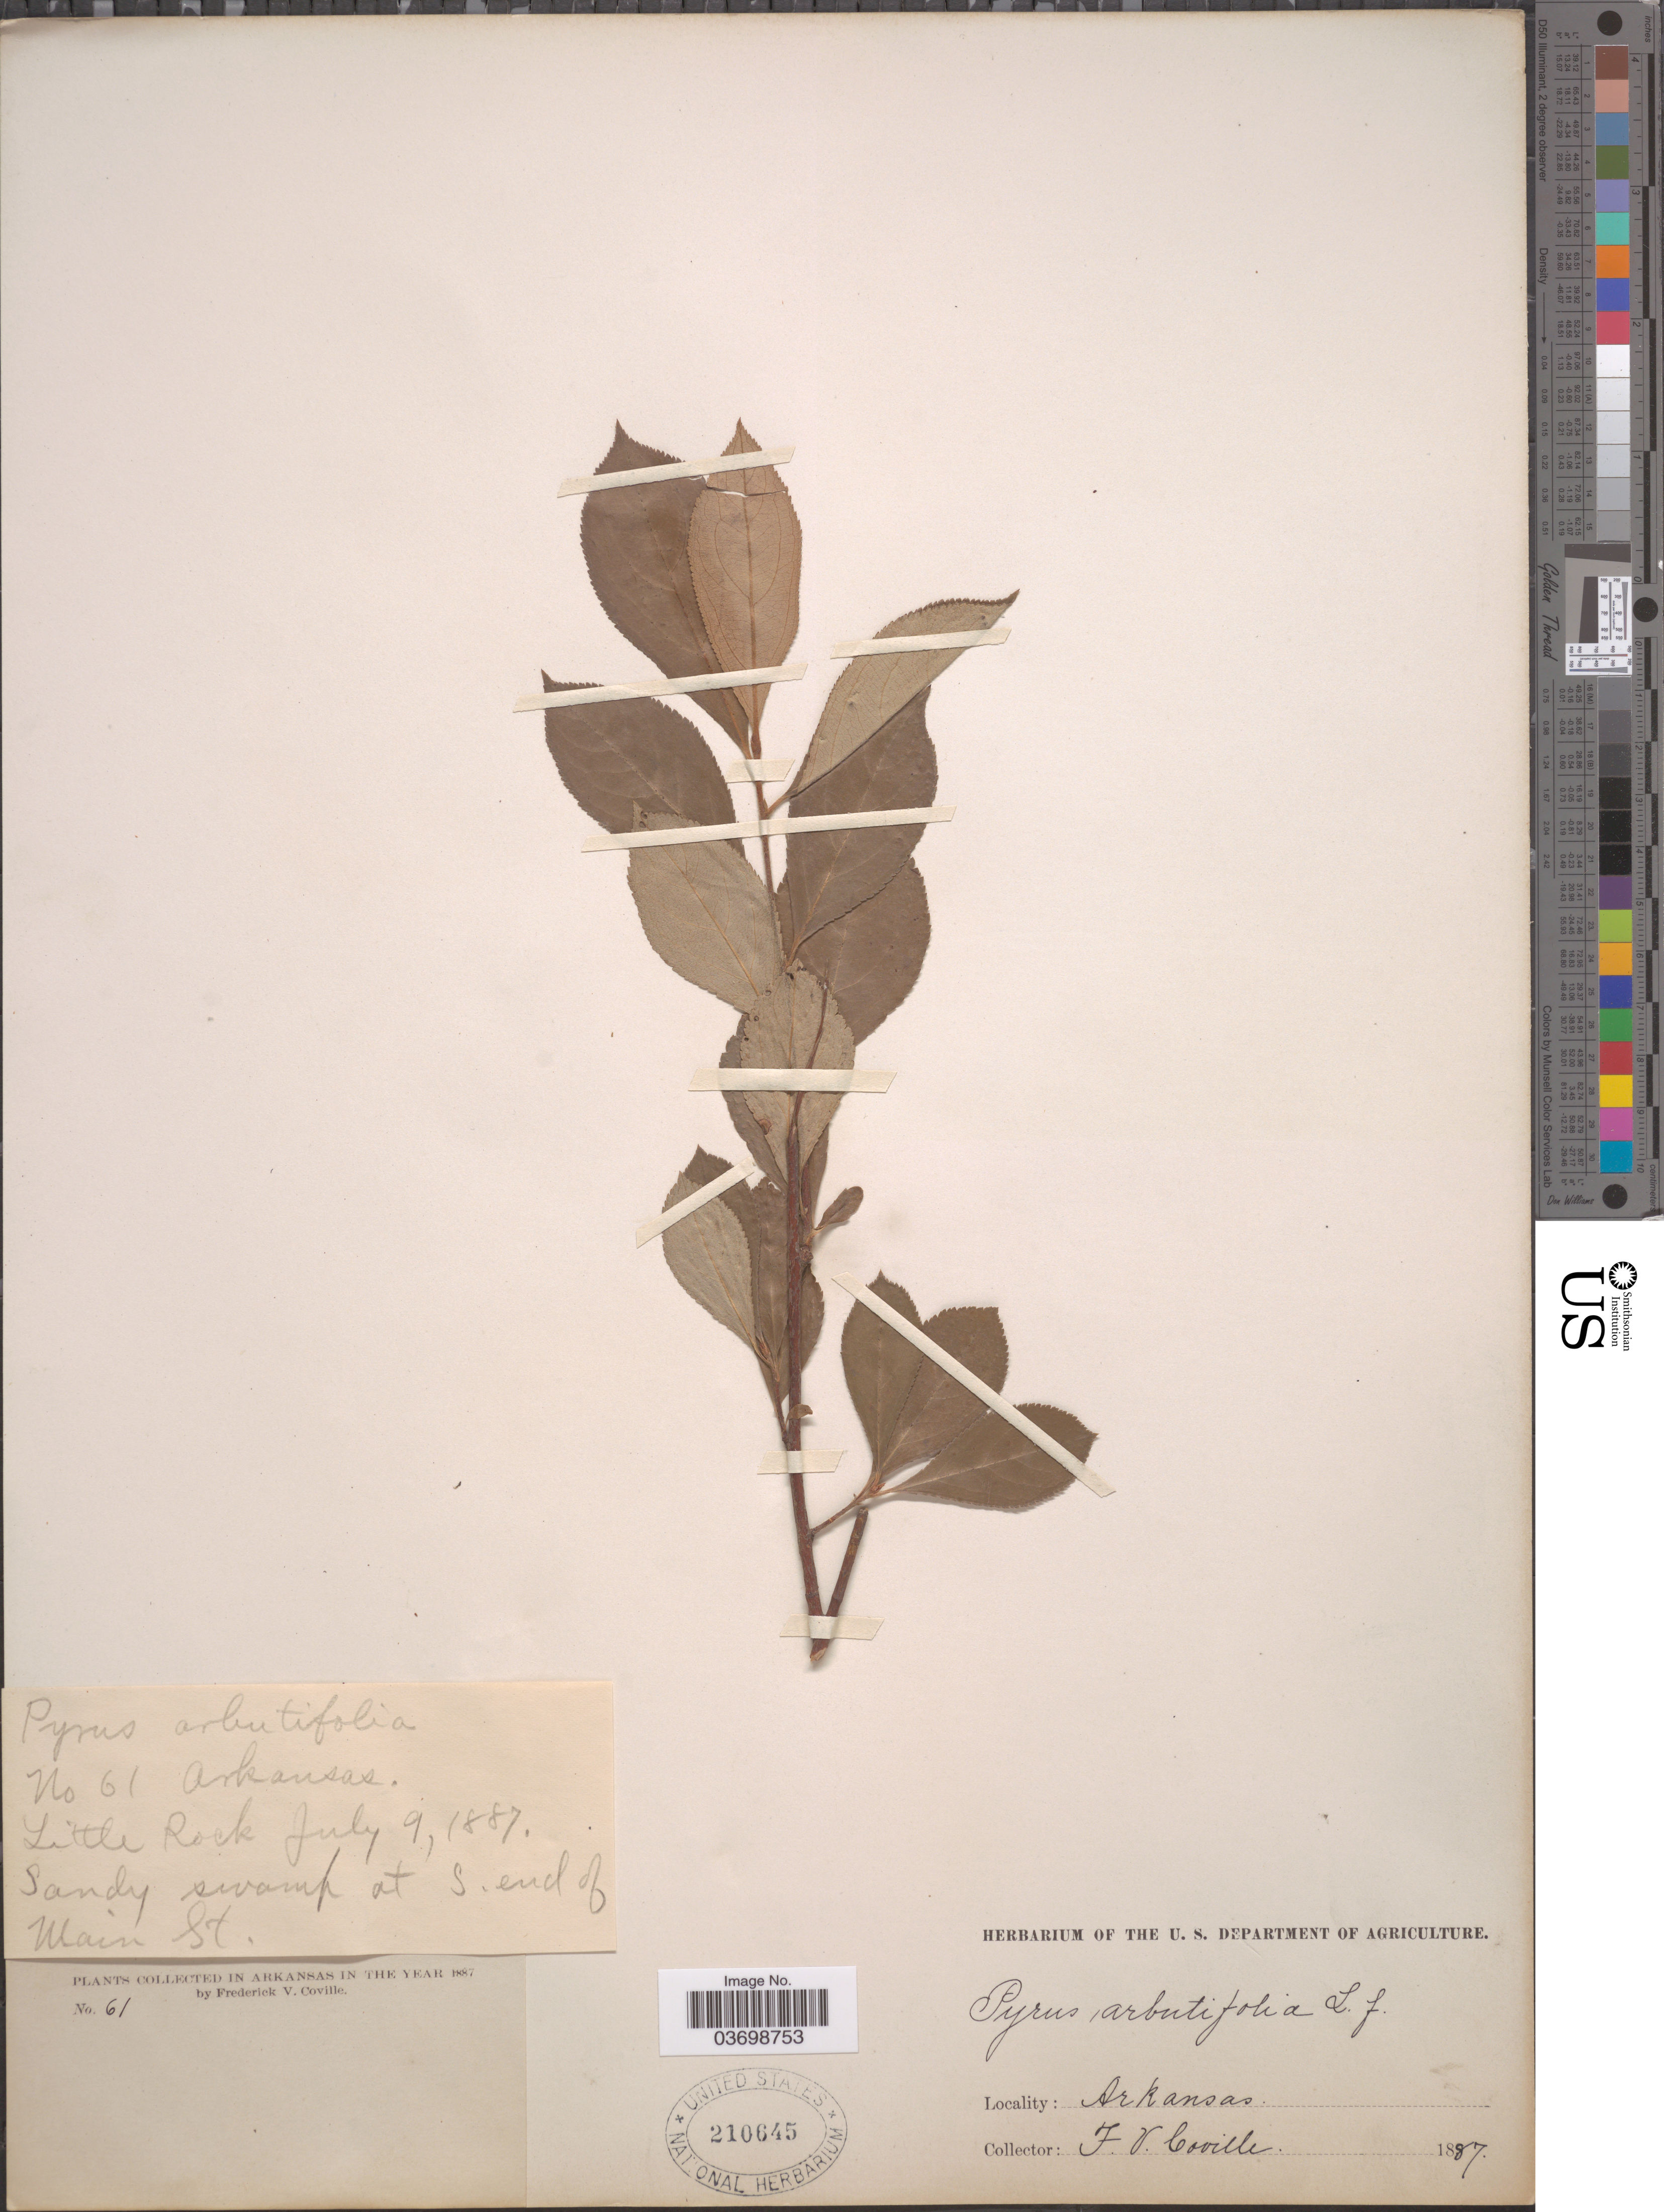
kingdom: Plantae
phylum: Tracheophyta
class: Magnoliopsida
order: Rosales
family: Rosaceae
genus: Aronia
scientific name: Aronia sp.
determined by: Strong, M. T., (US), Smithsonian Institution - National Museum of Natural History (UNITED STATES)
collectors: F. V. Coville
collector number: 61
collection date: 1887-07-09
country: United States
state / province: Arkansas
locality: Little Rock. Sandy swamp at S. end of Main St.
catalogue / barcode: US 210645